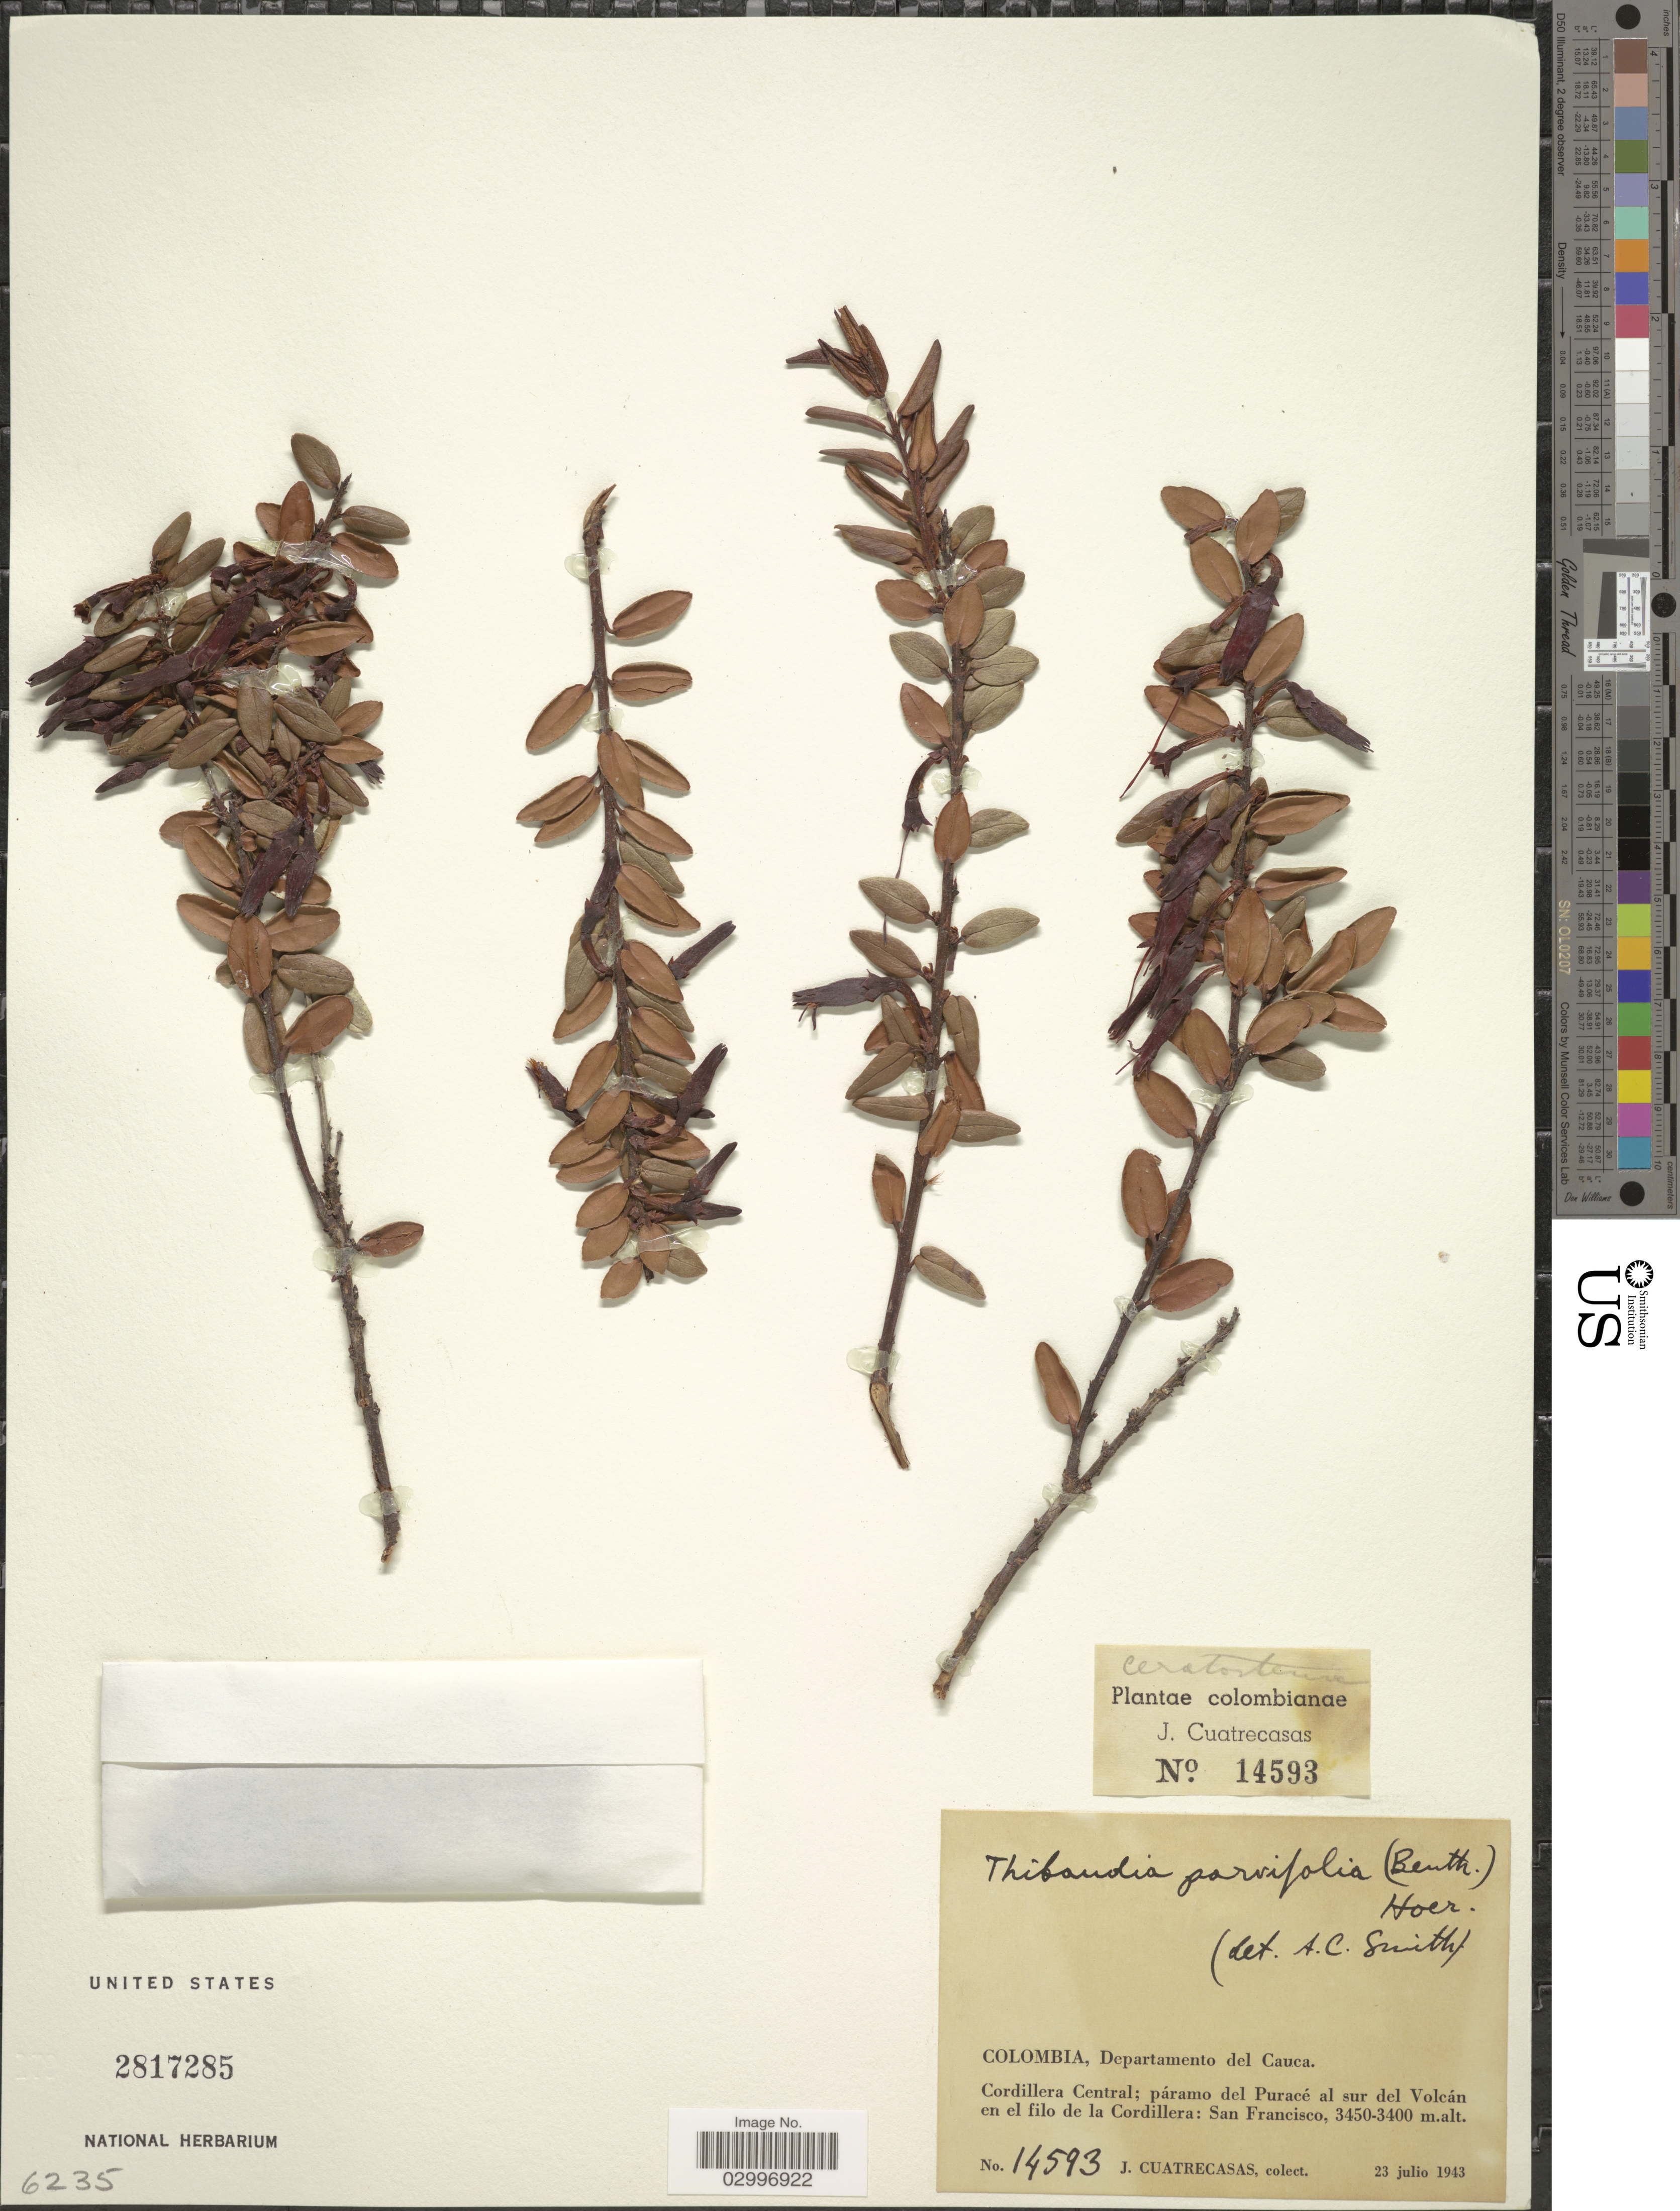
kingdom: Plantae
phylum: Tracheophyta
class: Magnoliopsida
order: Ericales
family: Ericaceae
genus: Thibaudia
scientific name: Thibaudia parvifolia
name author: (Benth.) Hoerold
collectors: J. Cuatrecasas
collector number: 14593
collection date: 1943-07-23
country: Colombia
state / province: Cauca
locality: Departamento del Cauca, Cordillera Central; páramo del Puracé al sur del Volcán en el filo de la Cordillera: San Francisco.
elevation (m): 3400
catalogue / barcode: US 2817285